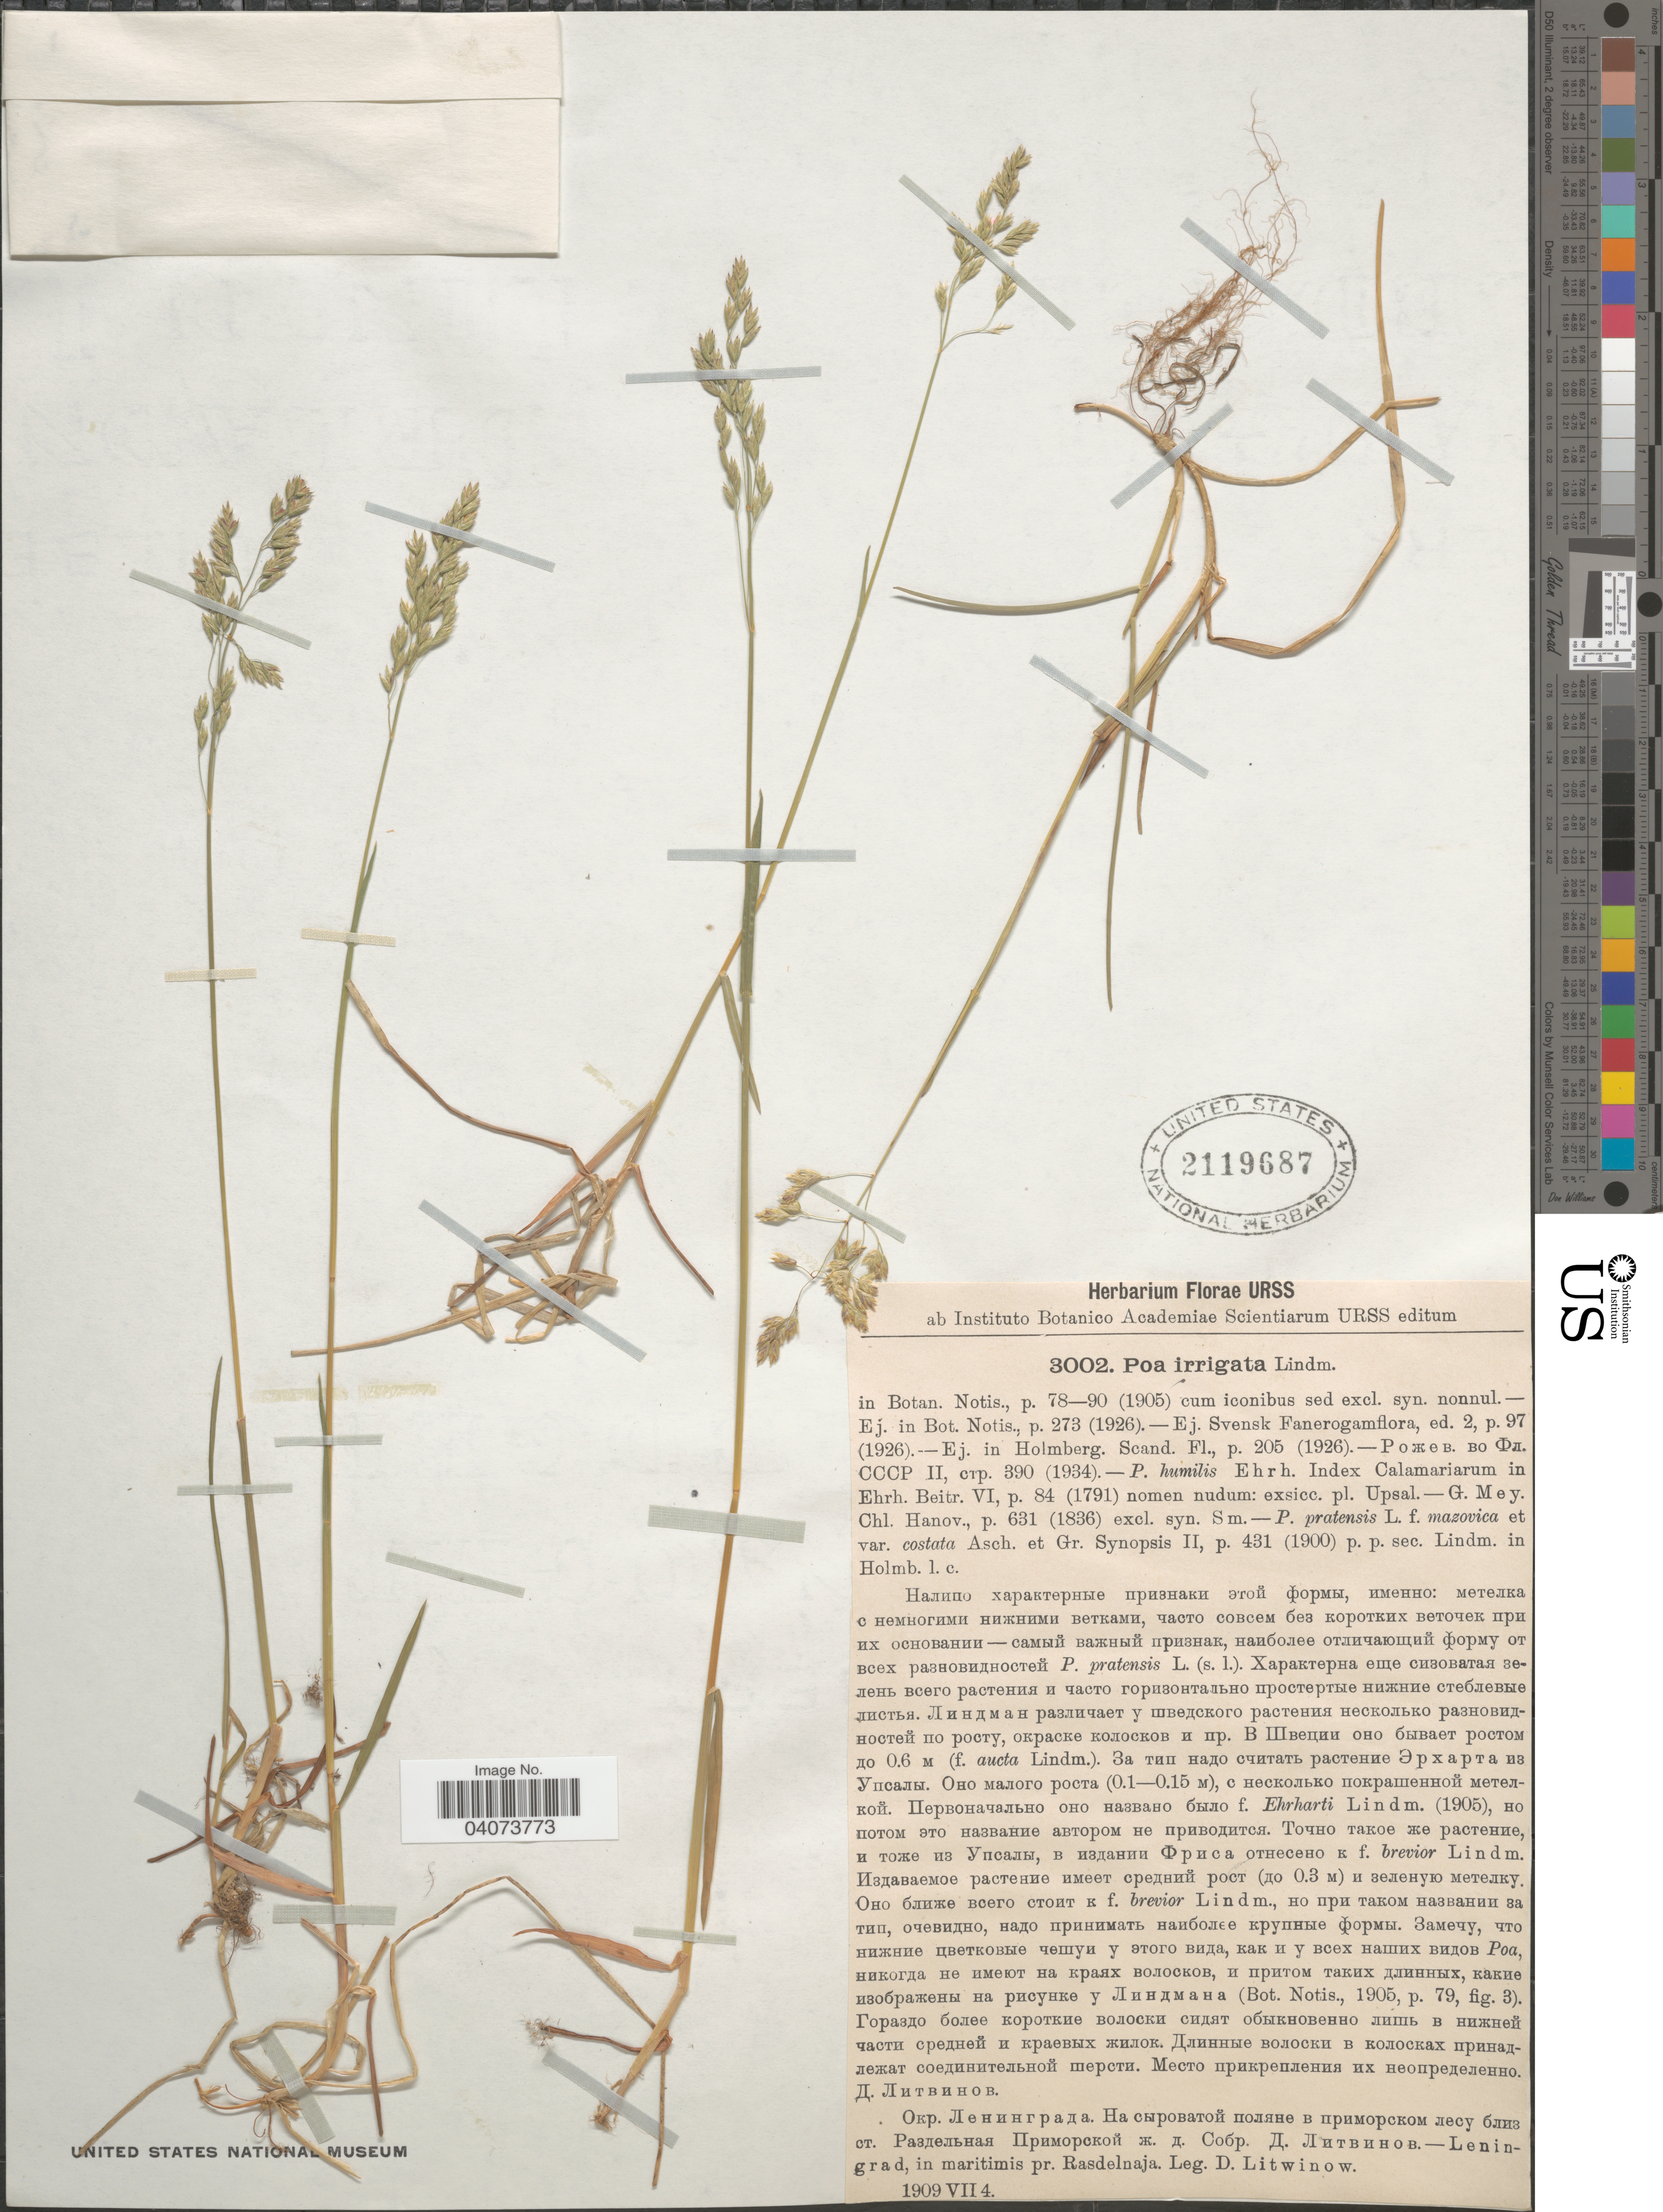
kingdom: Plantae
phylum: Tracheophyta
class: Liliopsida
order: Poales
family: Poaceae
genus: Poa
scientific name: Poa pratensis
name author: L.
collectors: D. Litwinow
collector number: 3002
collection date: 1909-07-04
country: Russian Federation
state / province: Leningrad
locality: Leningrad, in maritimes pr. Rasdelnaja.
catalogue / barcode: US 2119687